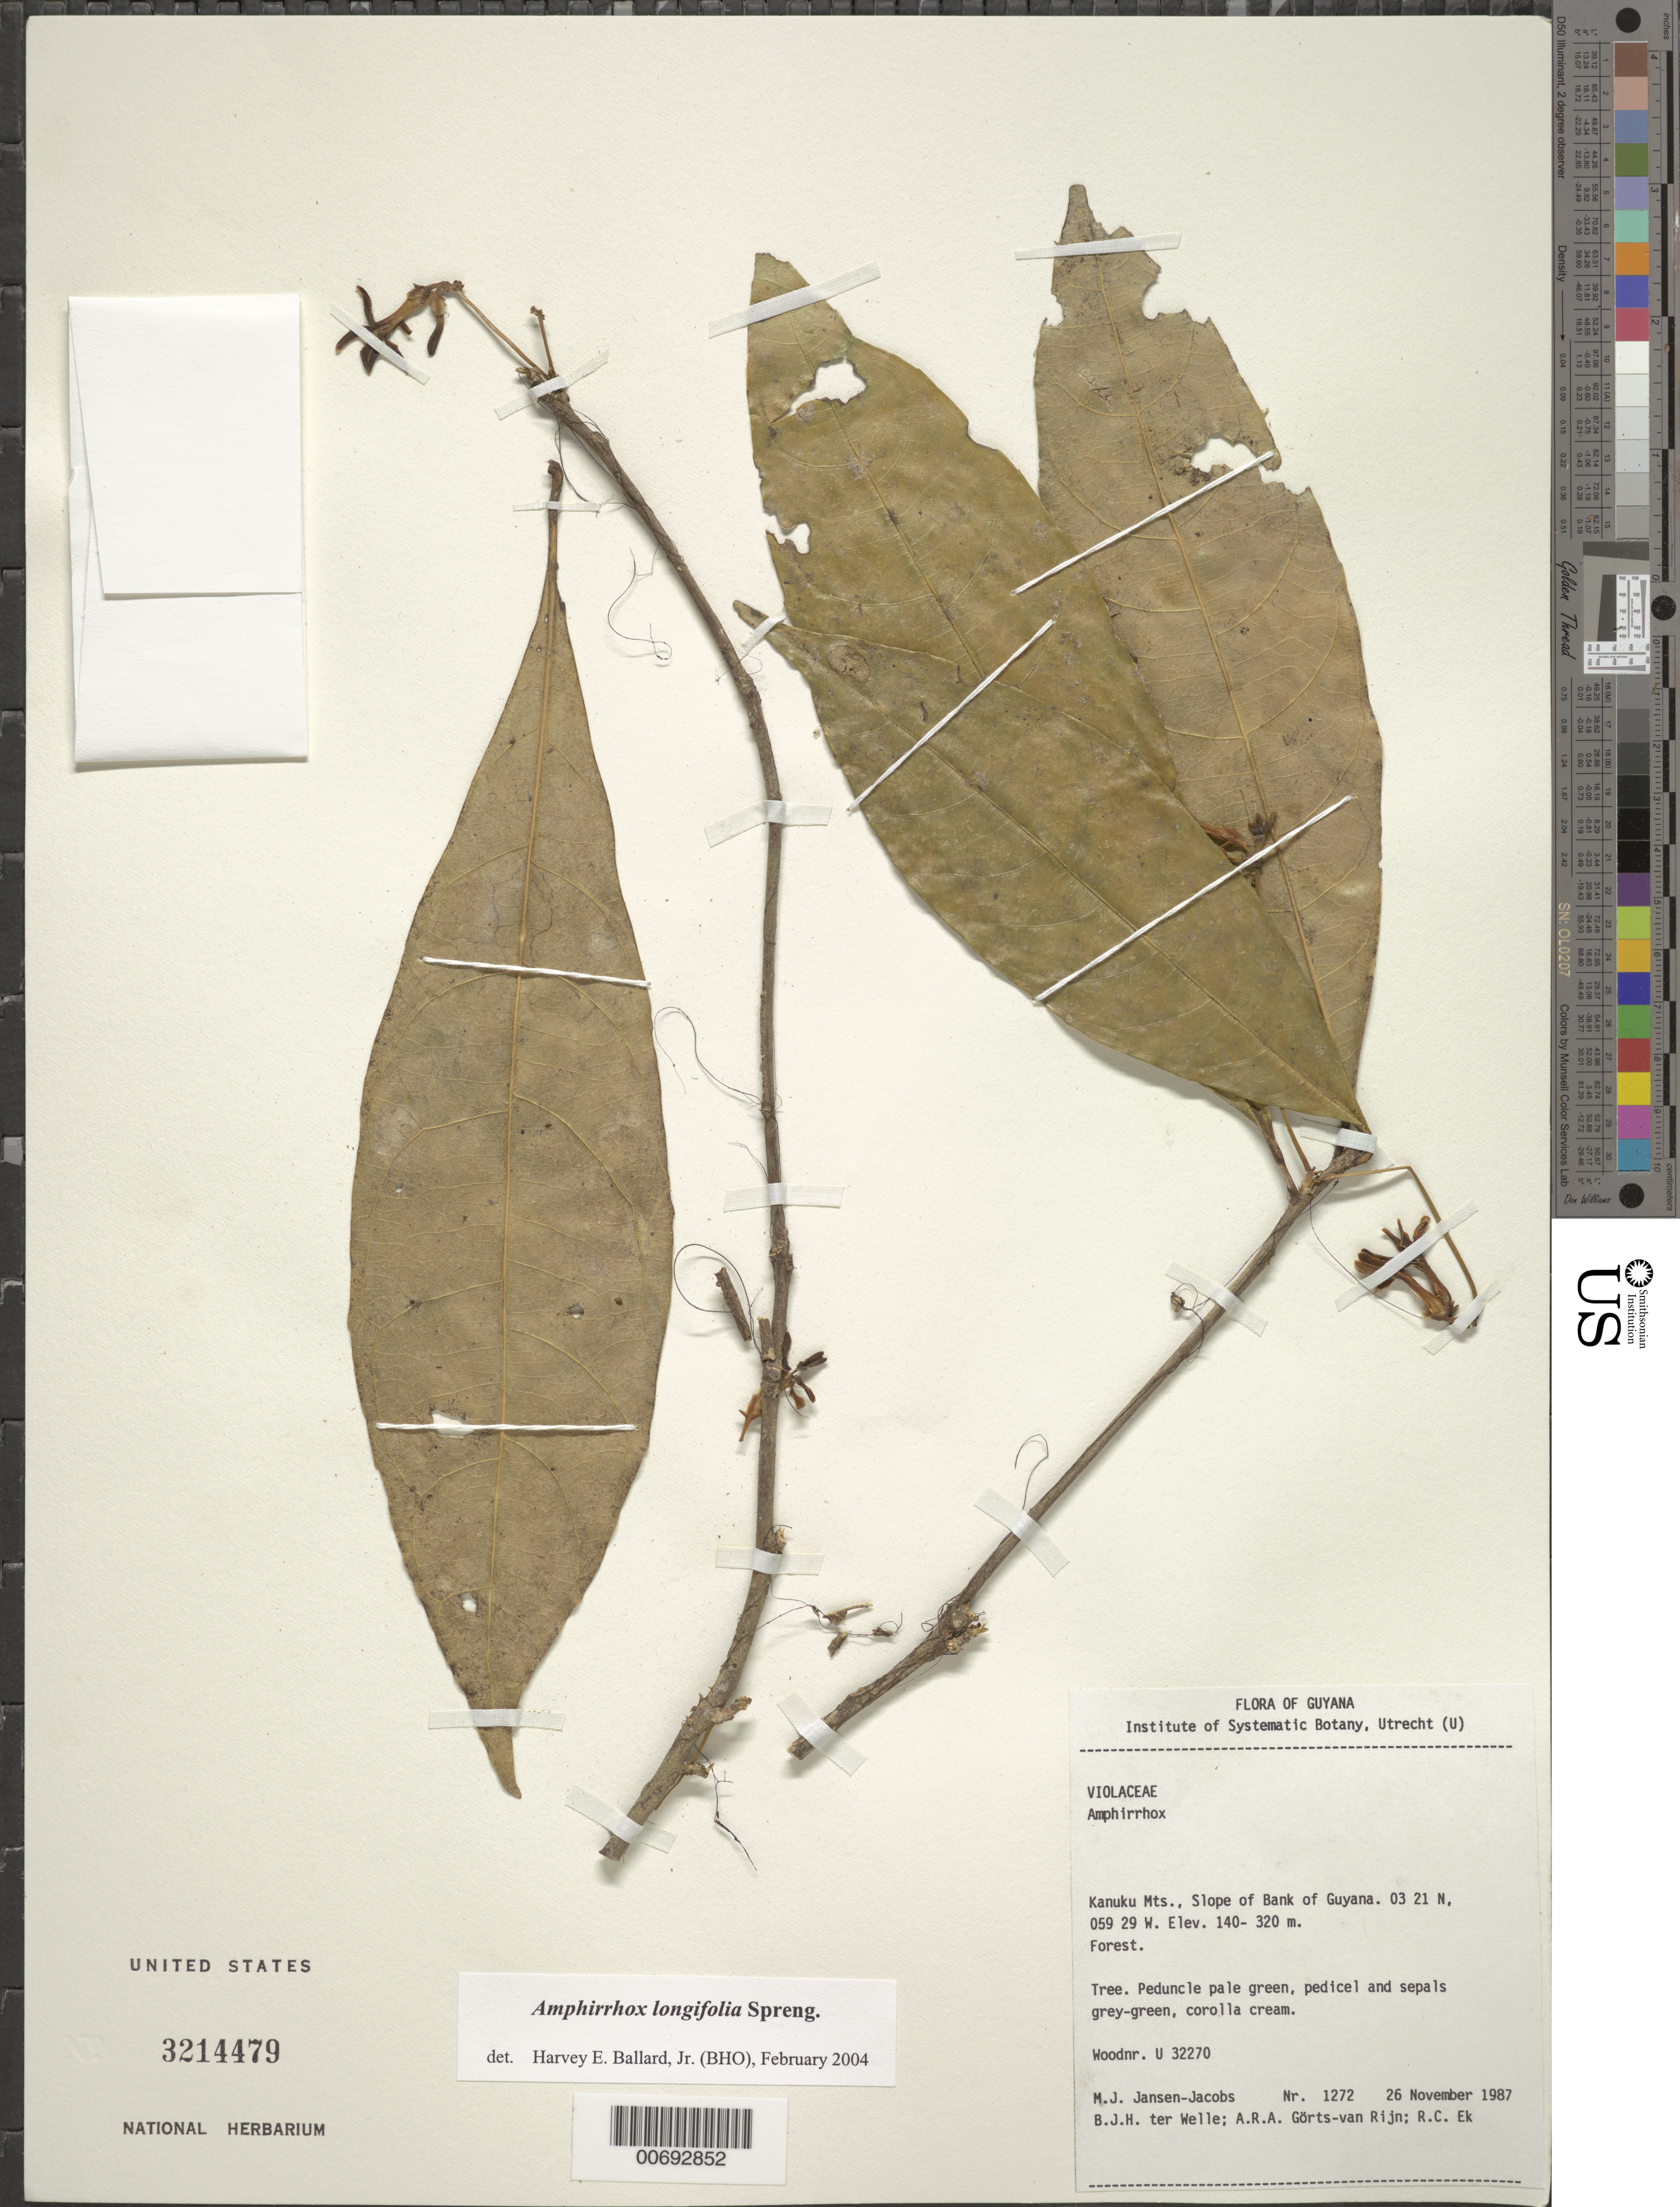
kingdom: Plantae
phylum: Tracheophyta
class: Magnoliopsida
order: Malpighiales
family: Violaceae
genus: Amphirrhox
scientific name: Amphirrhox longifolia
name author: (A. St.-Hil.) Spreng.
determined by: Ballard, Harvey E.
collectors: M. J. Jansen-Jacobs, B. Welle, A. .R. A. Görts-van Rijn & R. C. Ek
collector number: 1272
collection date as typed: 26-Nov-87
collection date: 1987-11-26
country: Guyana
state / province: U. Takutu-U. Essequibo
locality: Bank of Guyana, slope of, Kanuku Mts.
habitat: Forest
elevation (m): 140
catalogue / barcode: US 3214479